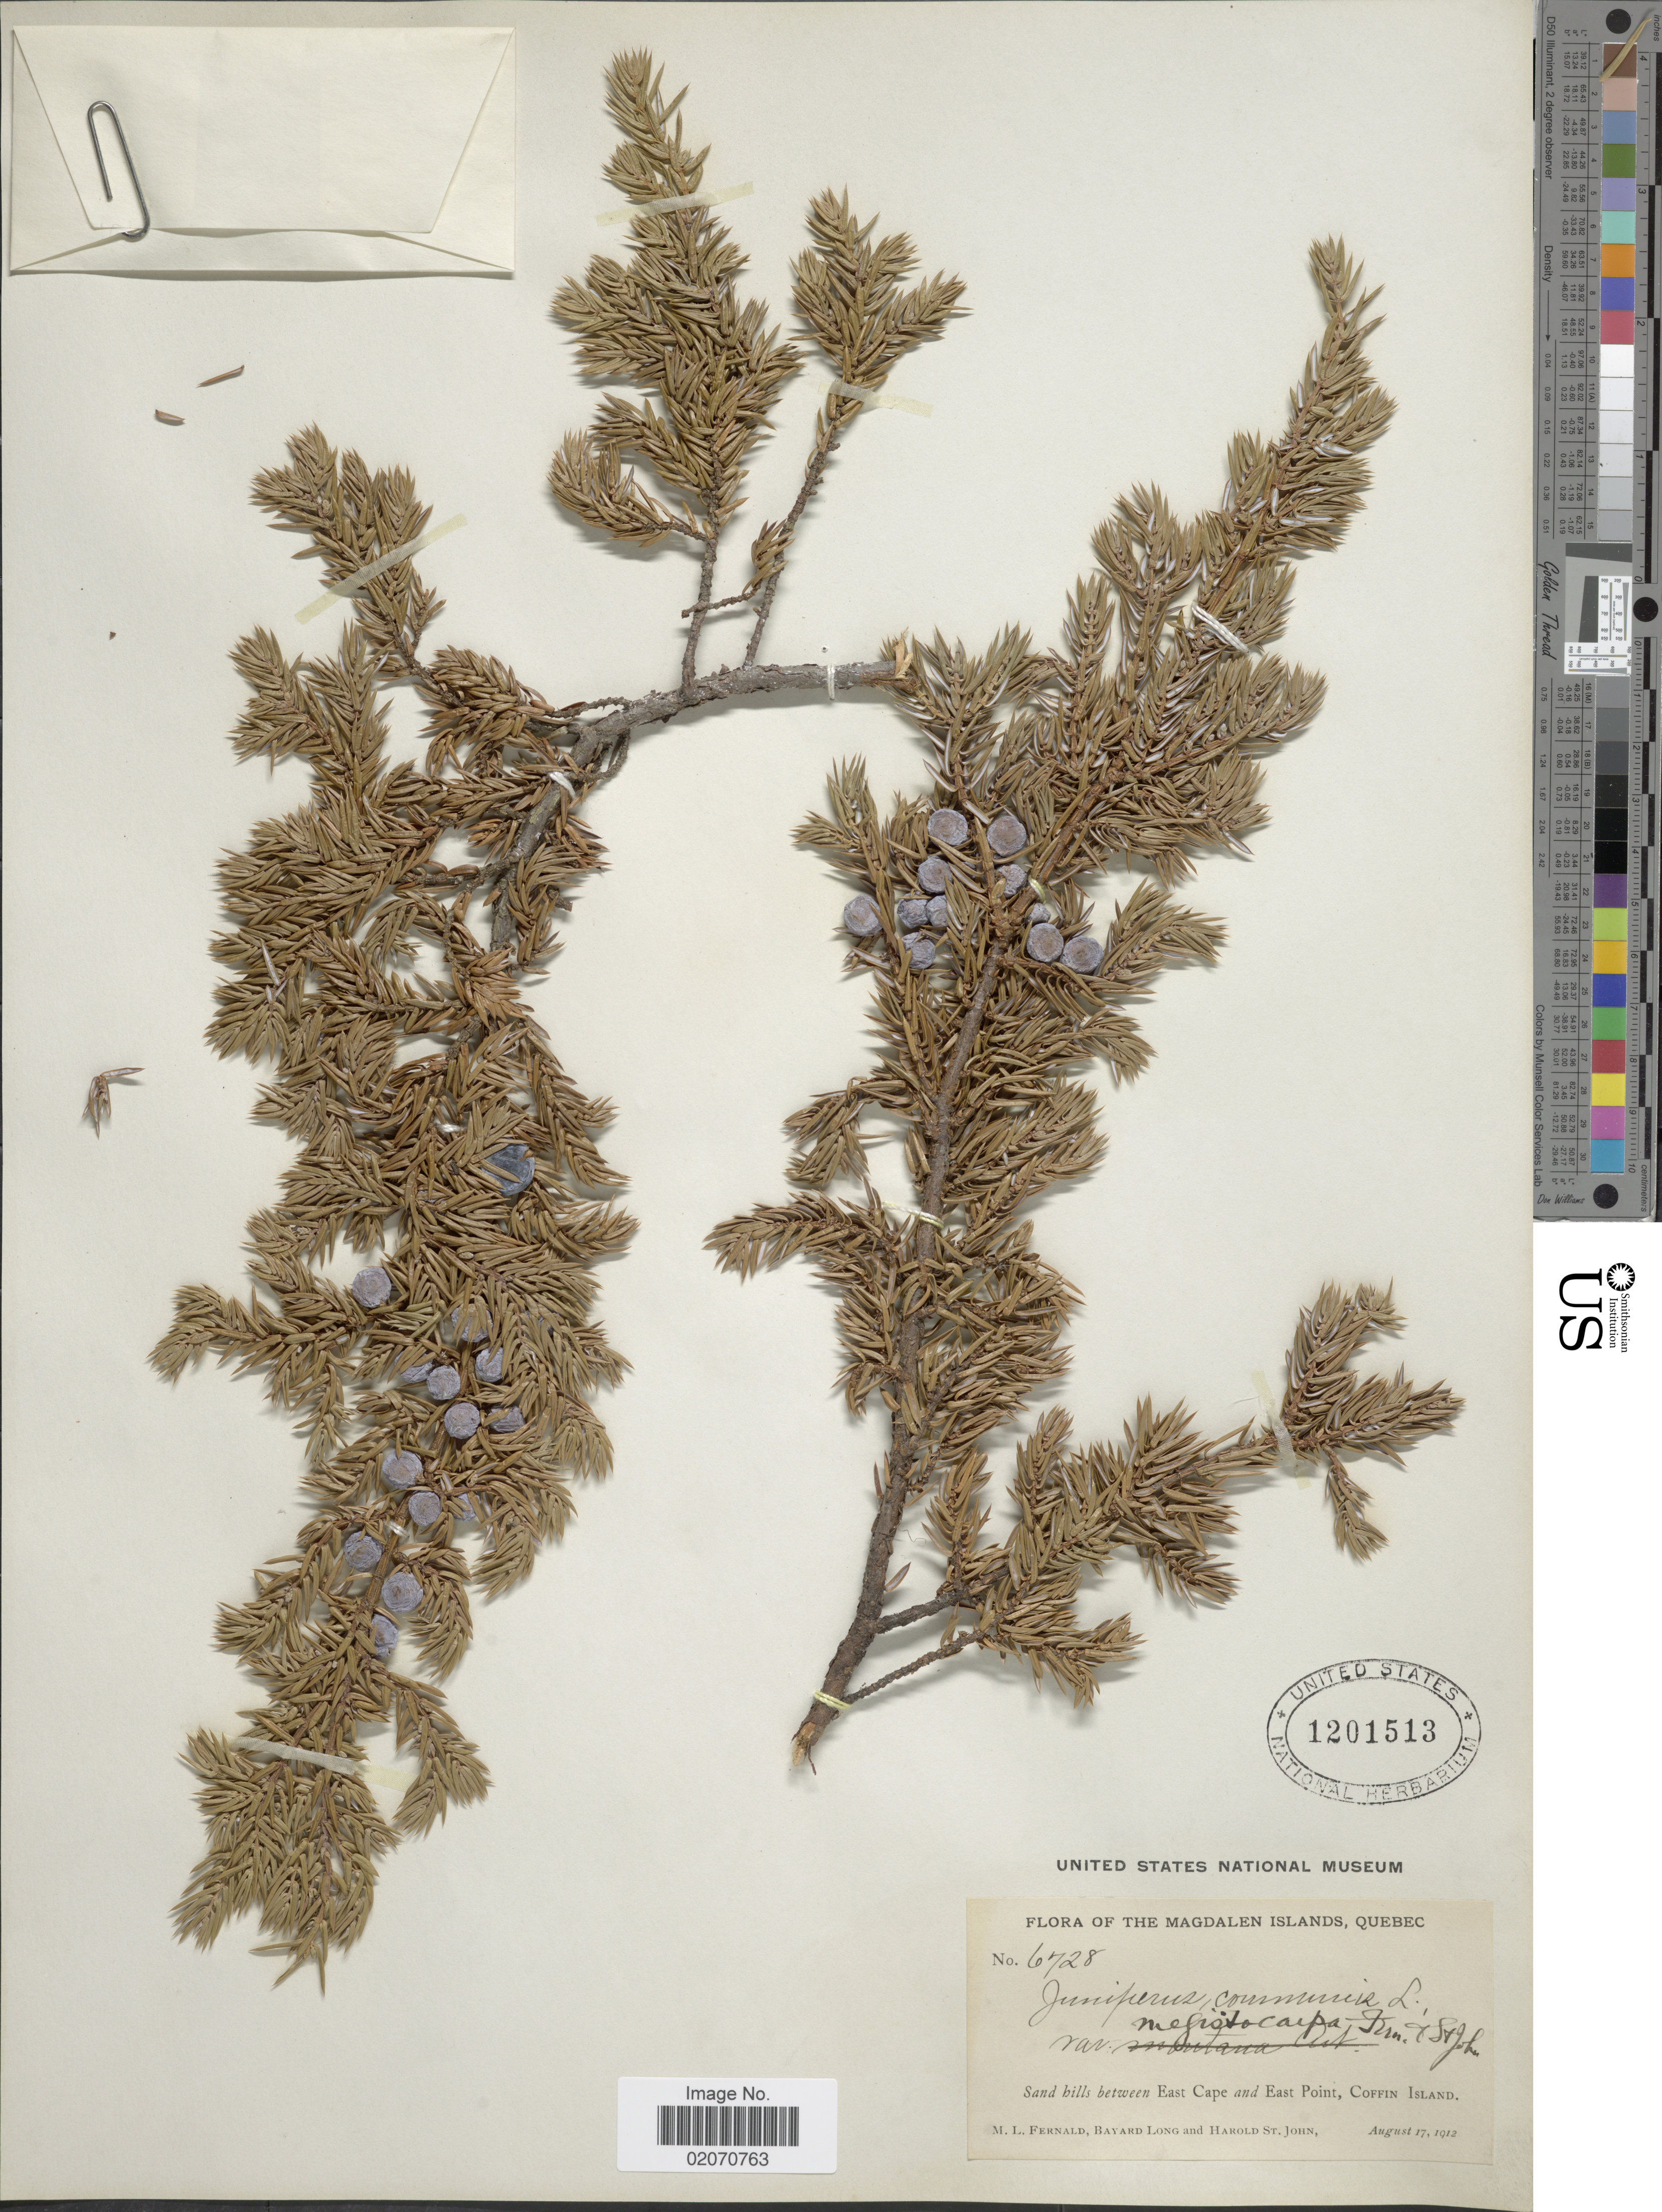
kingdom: Plantae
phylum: Tracheophyta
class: Pinopsida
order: Pinales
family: Cupressaceae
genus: Juniperus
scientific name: Juniperus communis var. megistocarpa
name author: Fernald & H. St. John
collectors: M. L. Fernald, B. Long & H. St. John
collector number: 6728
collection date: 1912-08-17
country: Canada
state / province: Quebec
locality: Sand hills between East Cape and East Point, Coffin Island, Magdalen Islands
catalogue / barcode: US 1201513